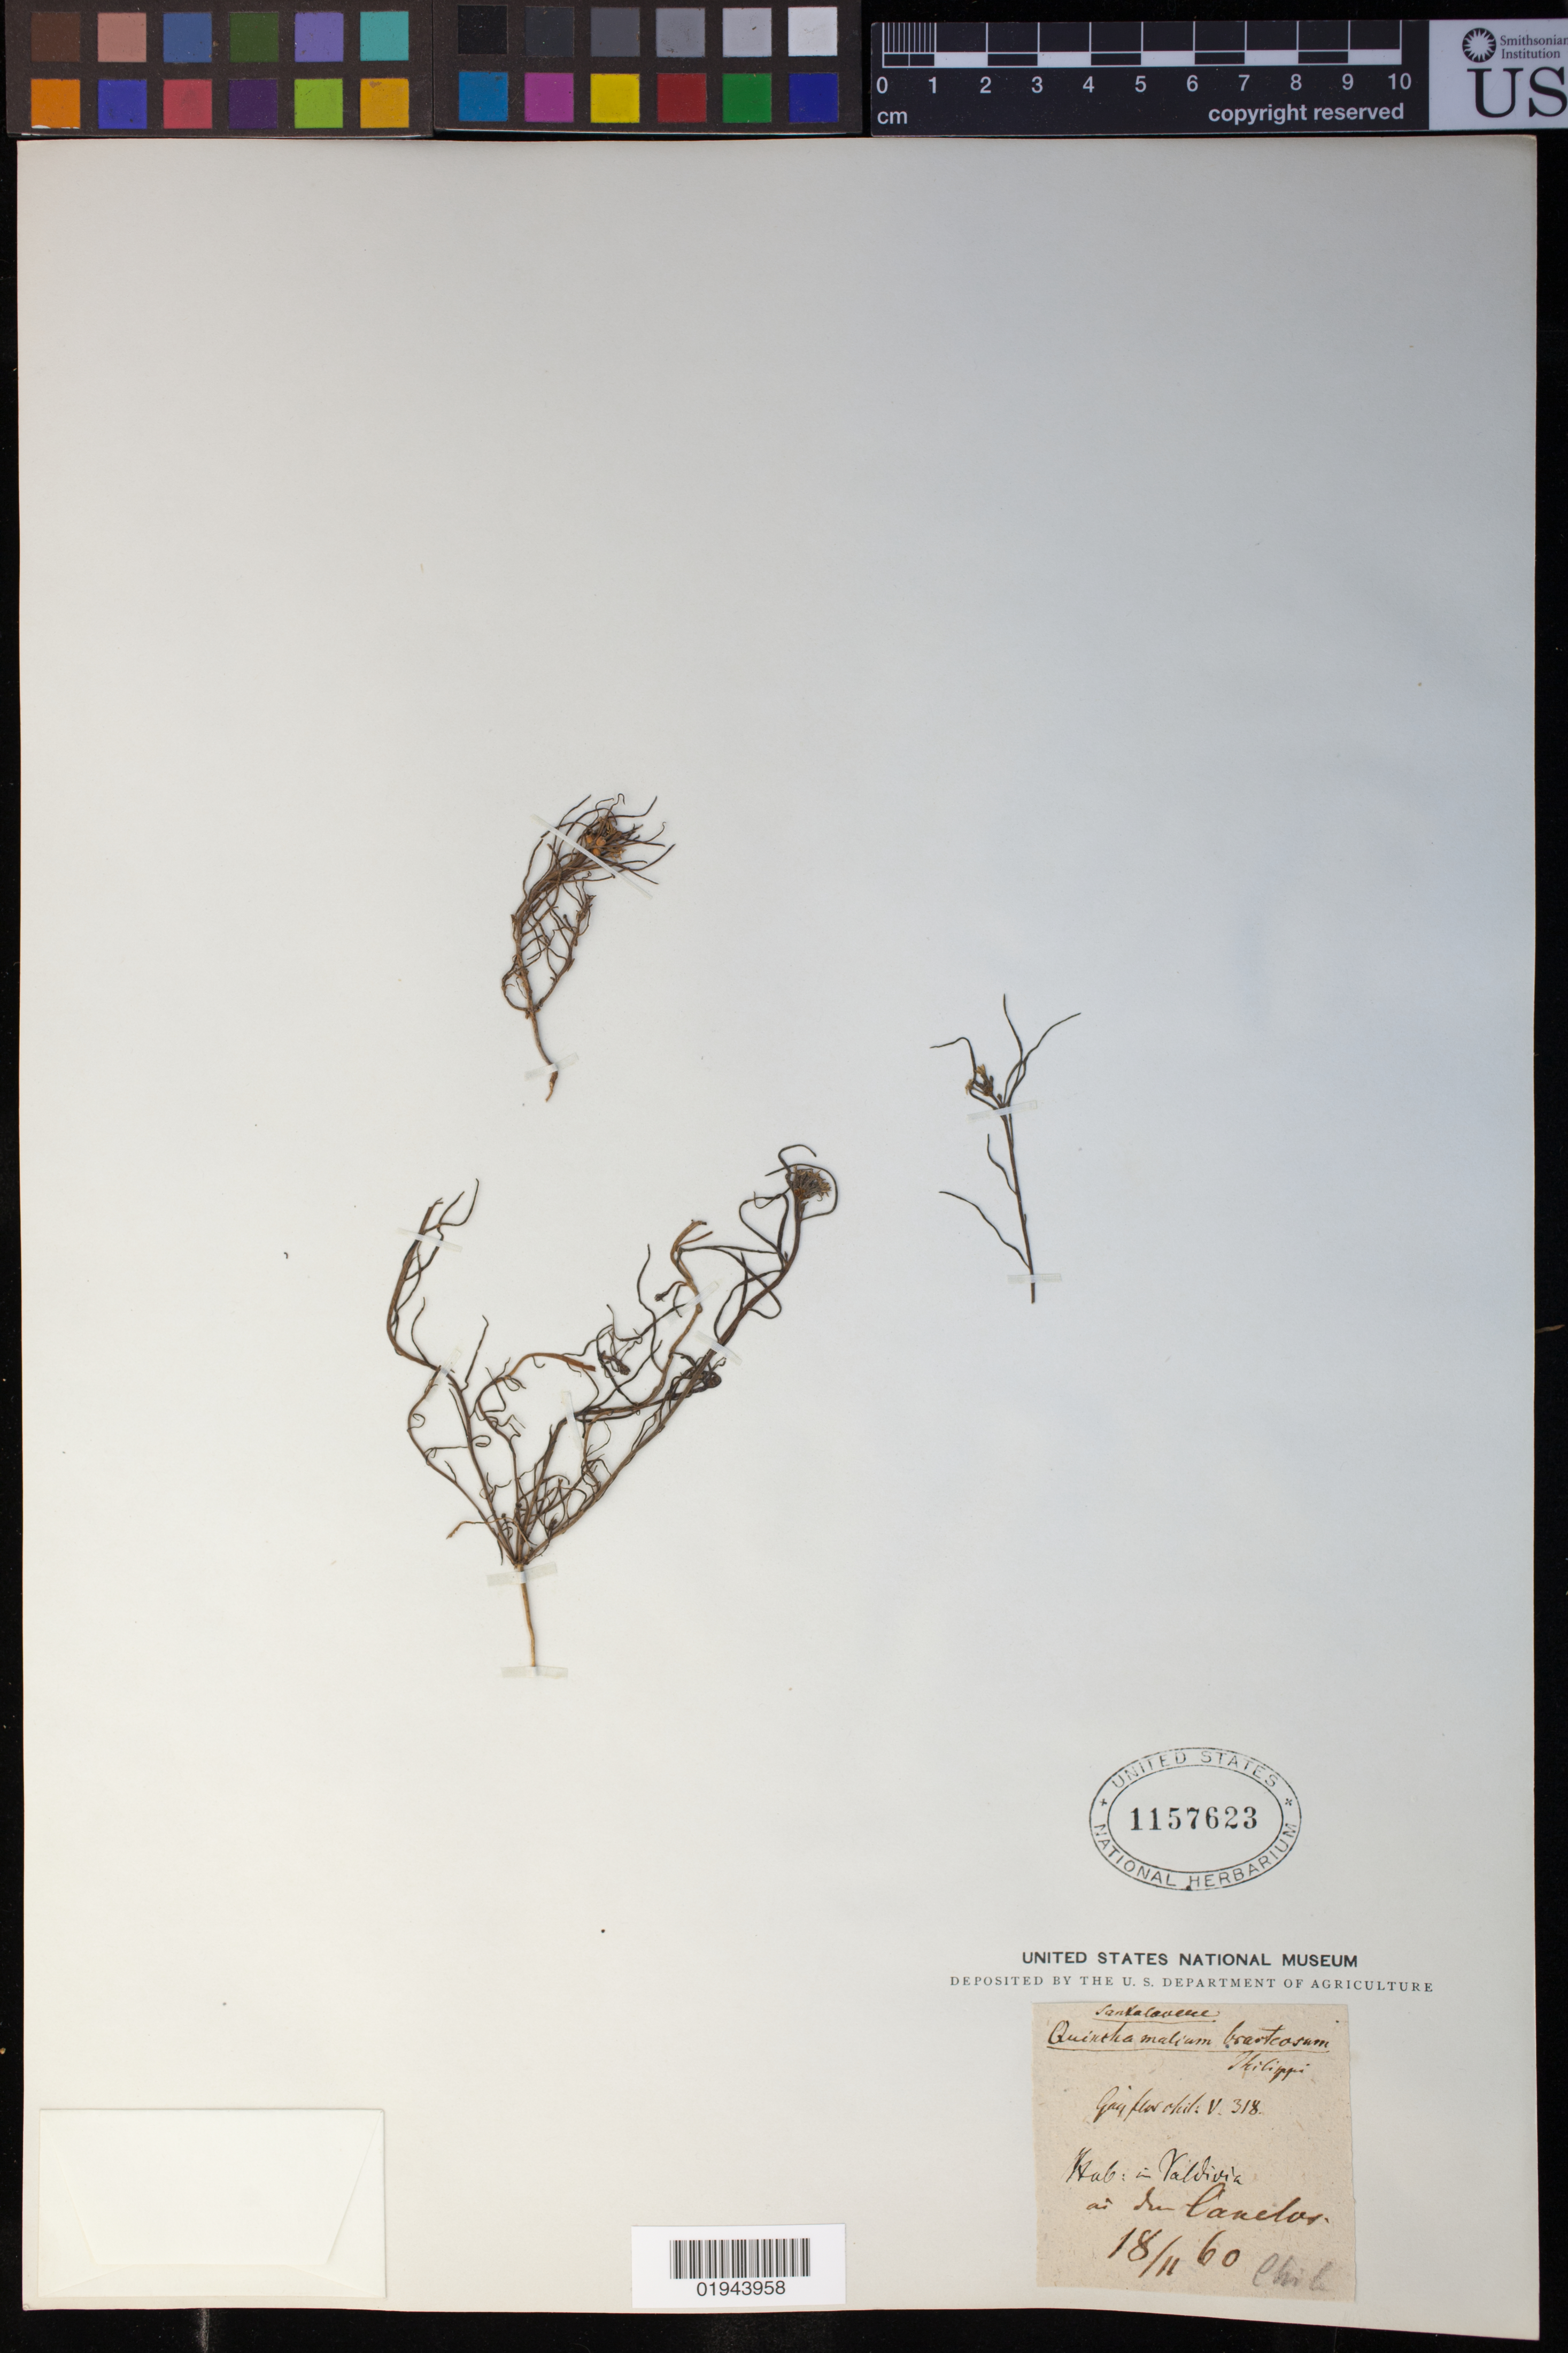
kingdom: Plantae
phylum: Tracheophyta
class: Magnoliopsida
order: Santalales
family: Schoepfiaceae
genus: Quinchamalium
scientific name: Quinchamalium bracteosum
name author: Phil.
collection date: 1860-11-18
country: Chile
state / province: Los Lagos (X)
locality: Valdivia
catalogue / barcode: US 1157623